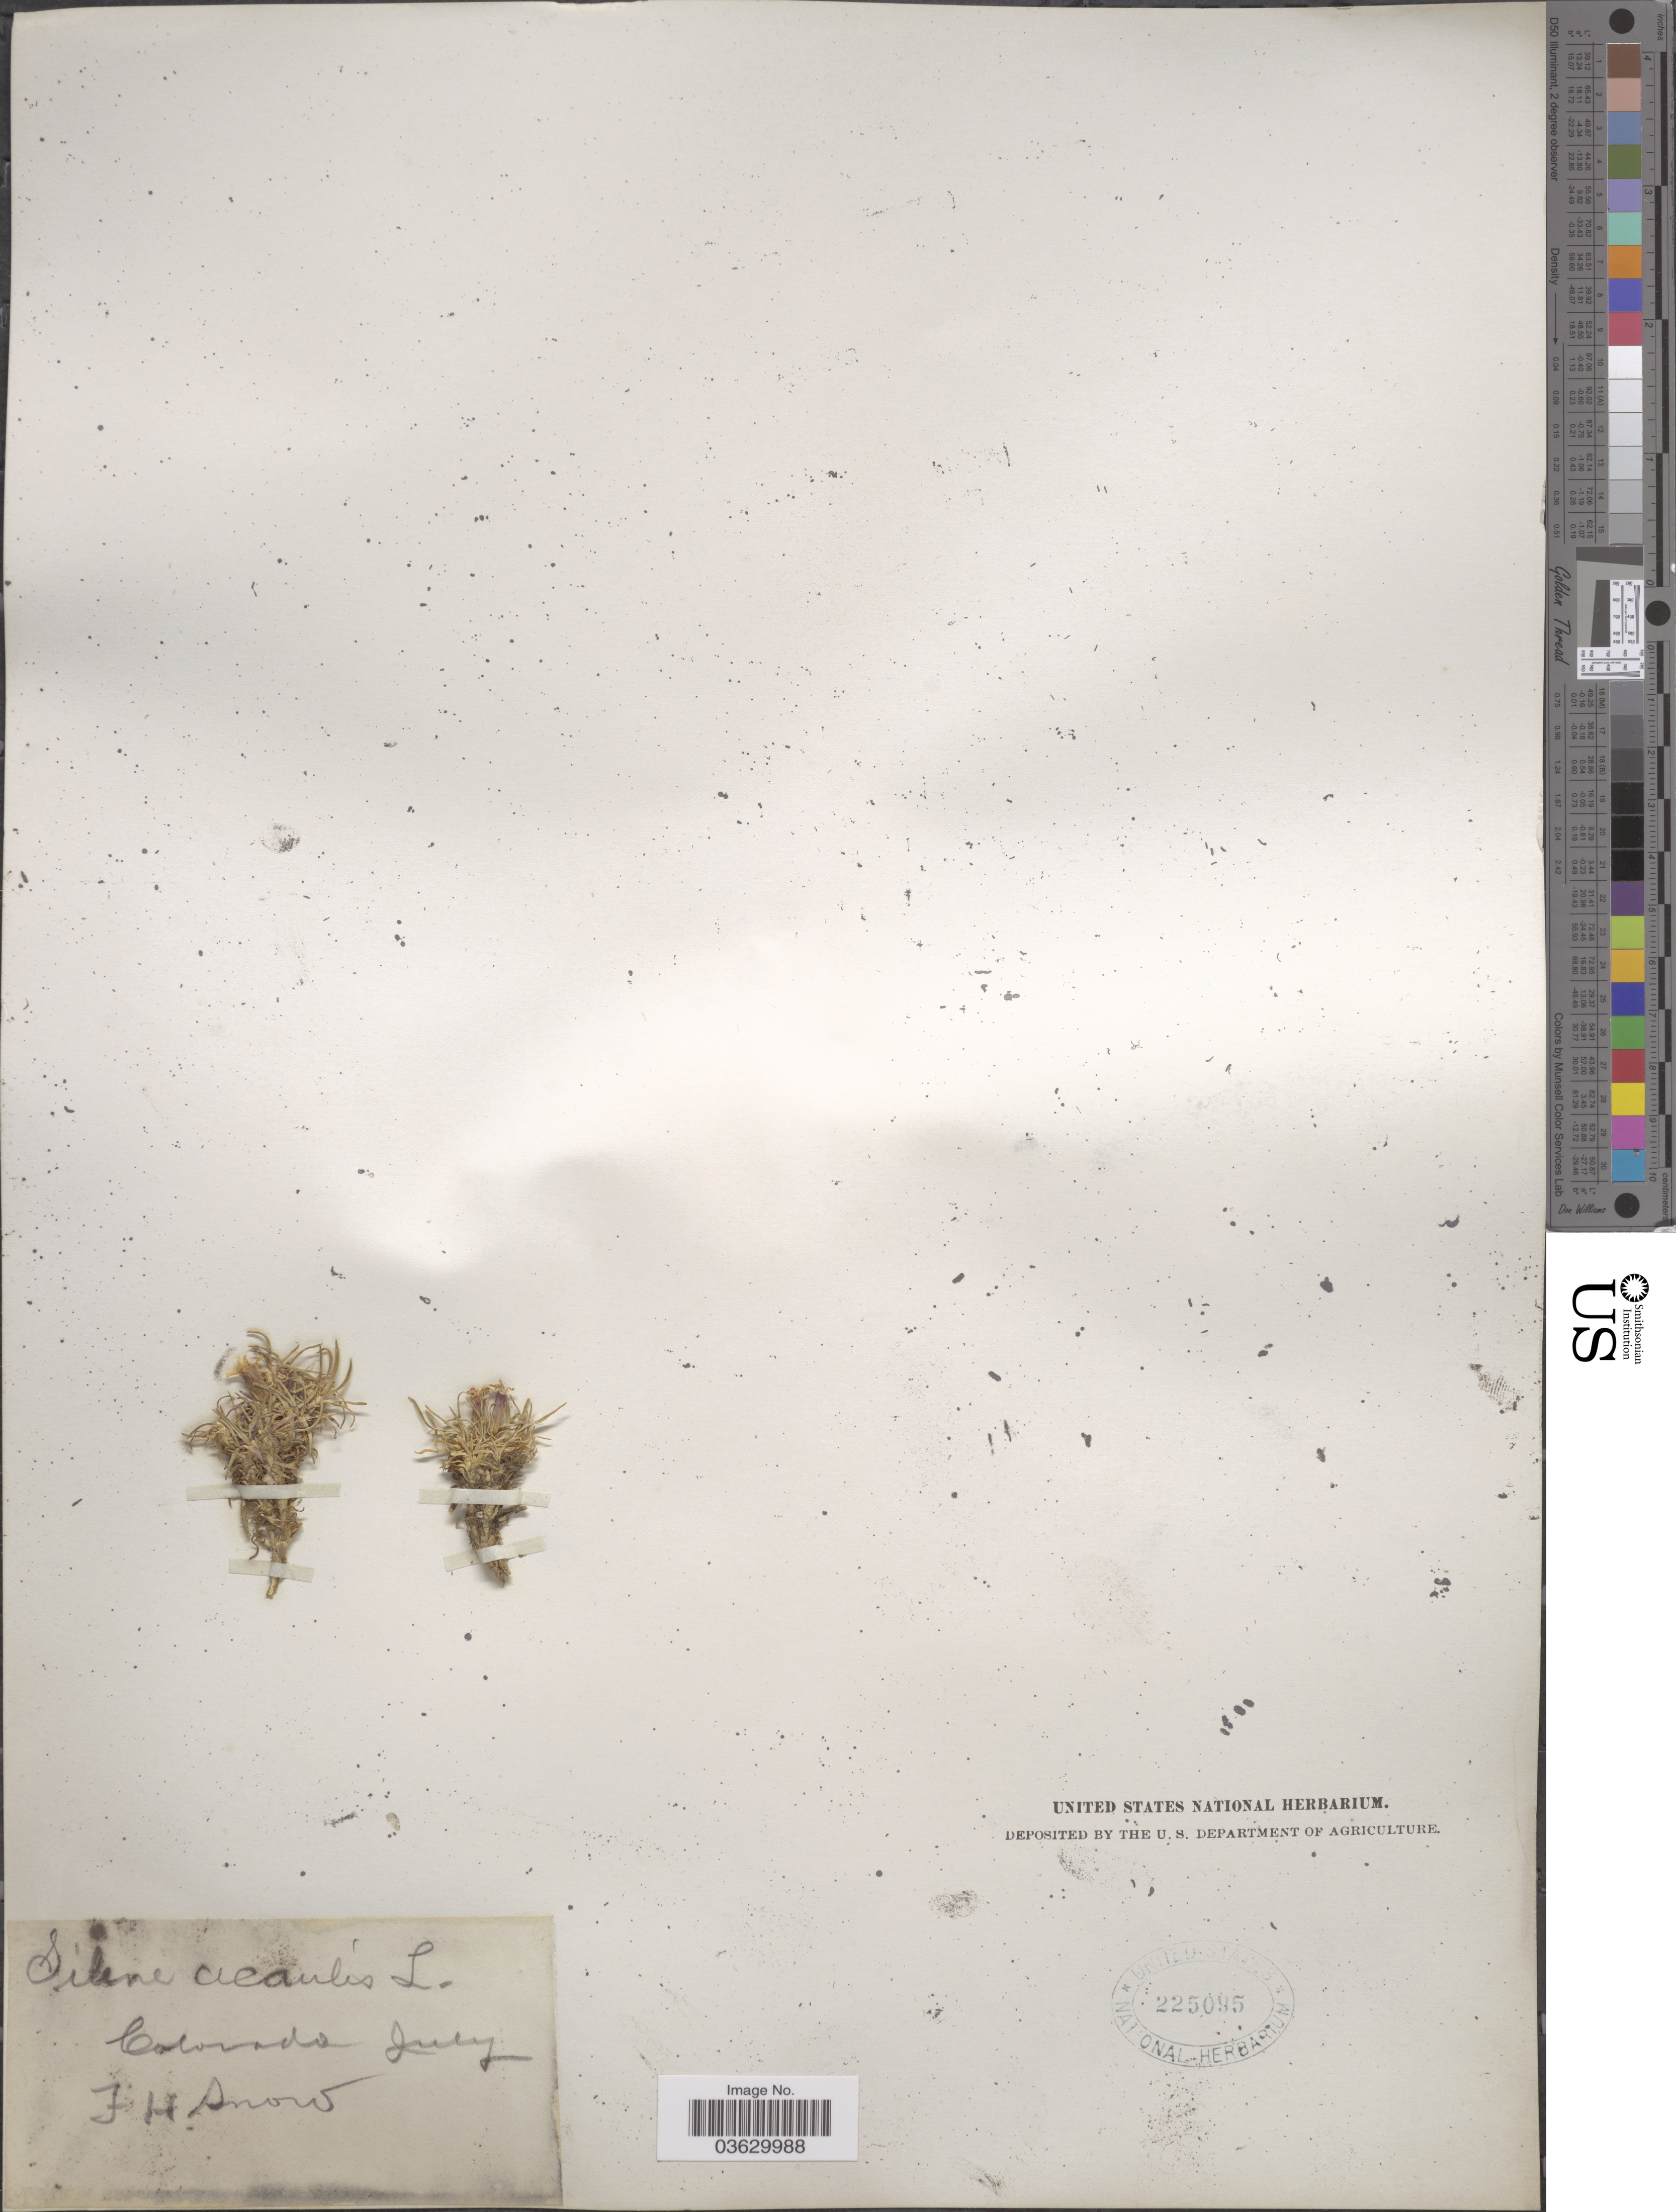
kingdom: Plantae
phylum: Tracheophyta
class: Magnoliopsida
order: Caryophyllales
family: Caryophyllaceae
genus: Silene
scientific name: Silene acaulis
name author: (L.) Jacq.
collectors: F. H. Snow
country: United States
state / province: Colorado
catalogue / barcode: US 225095